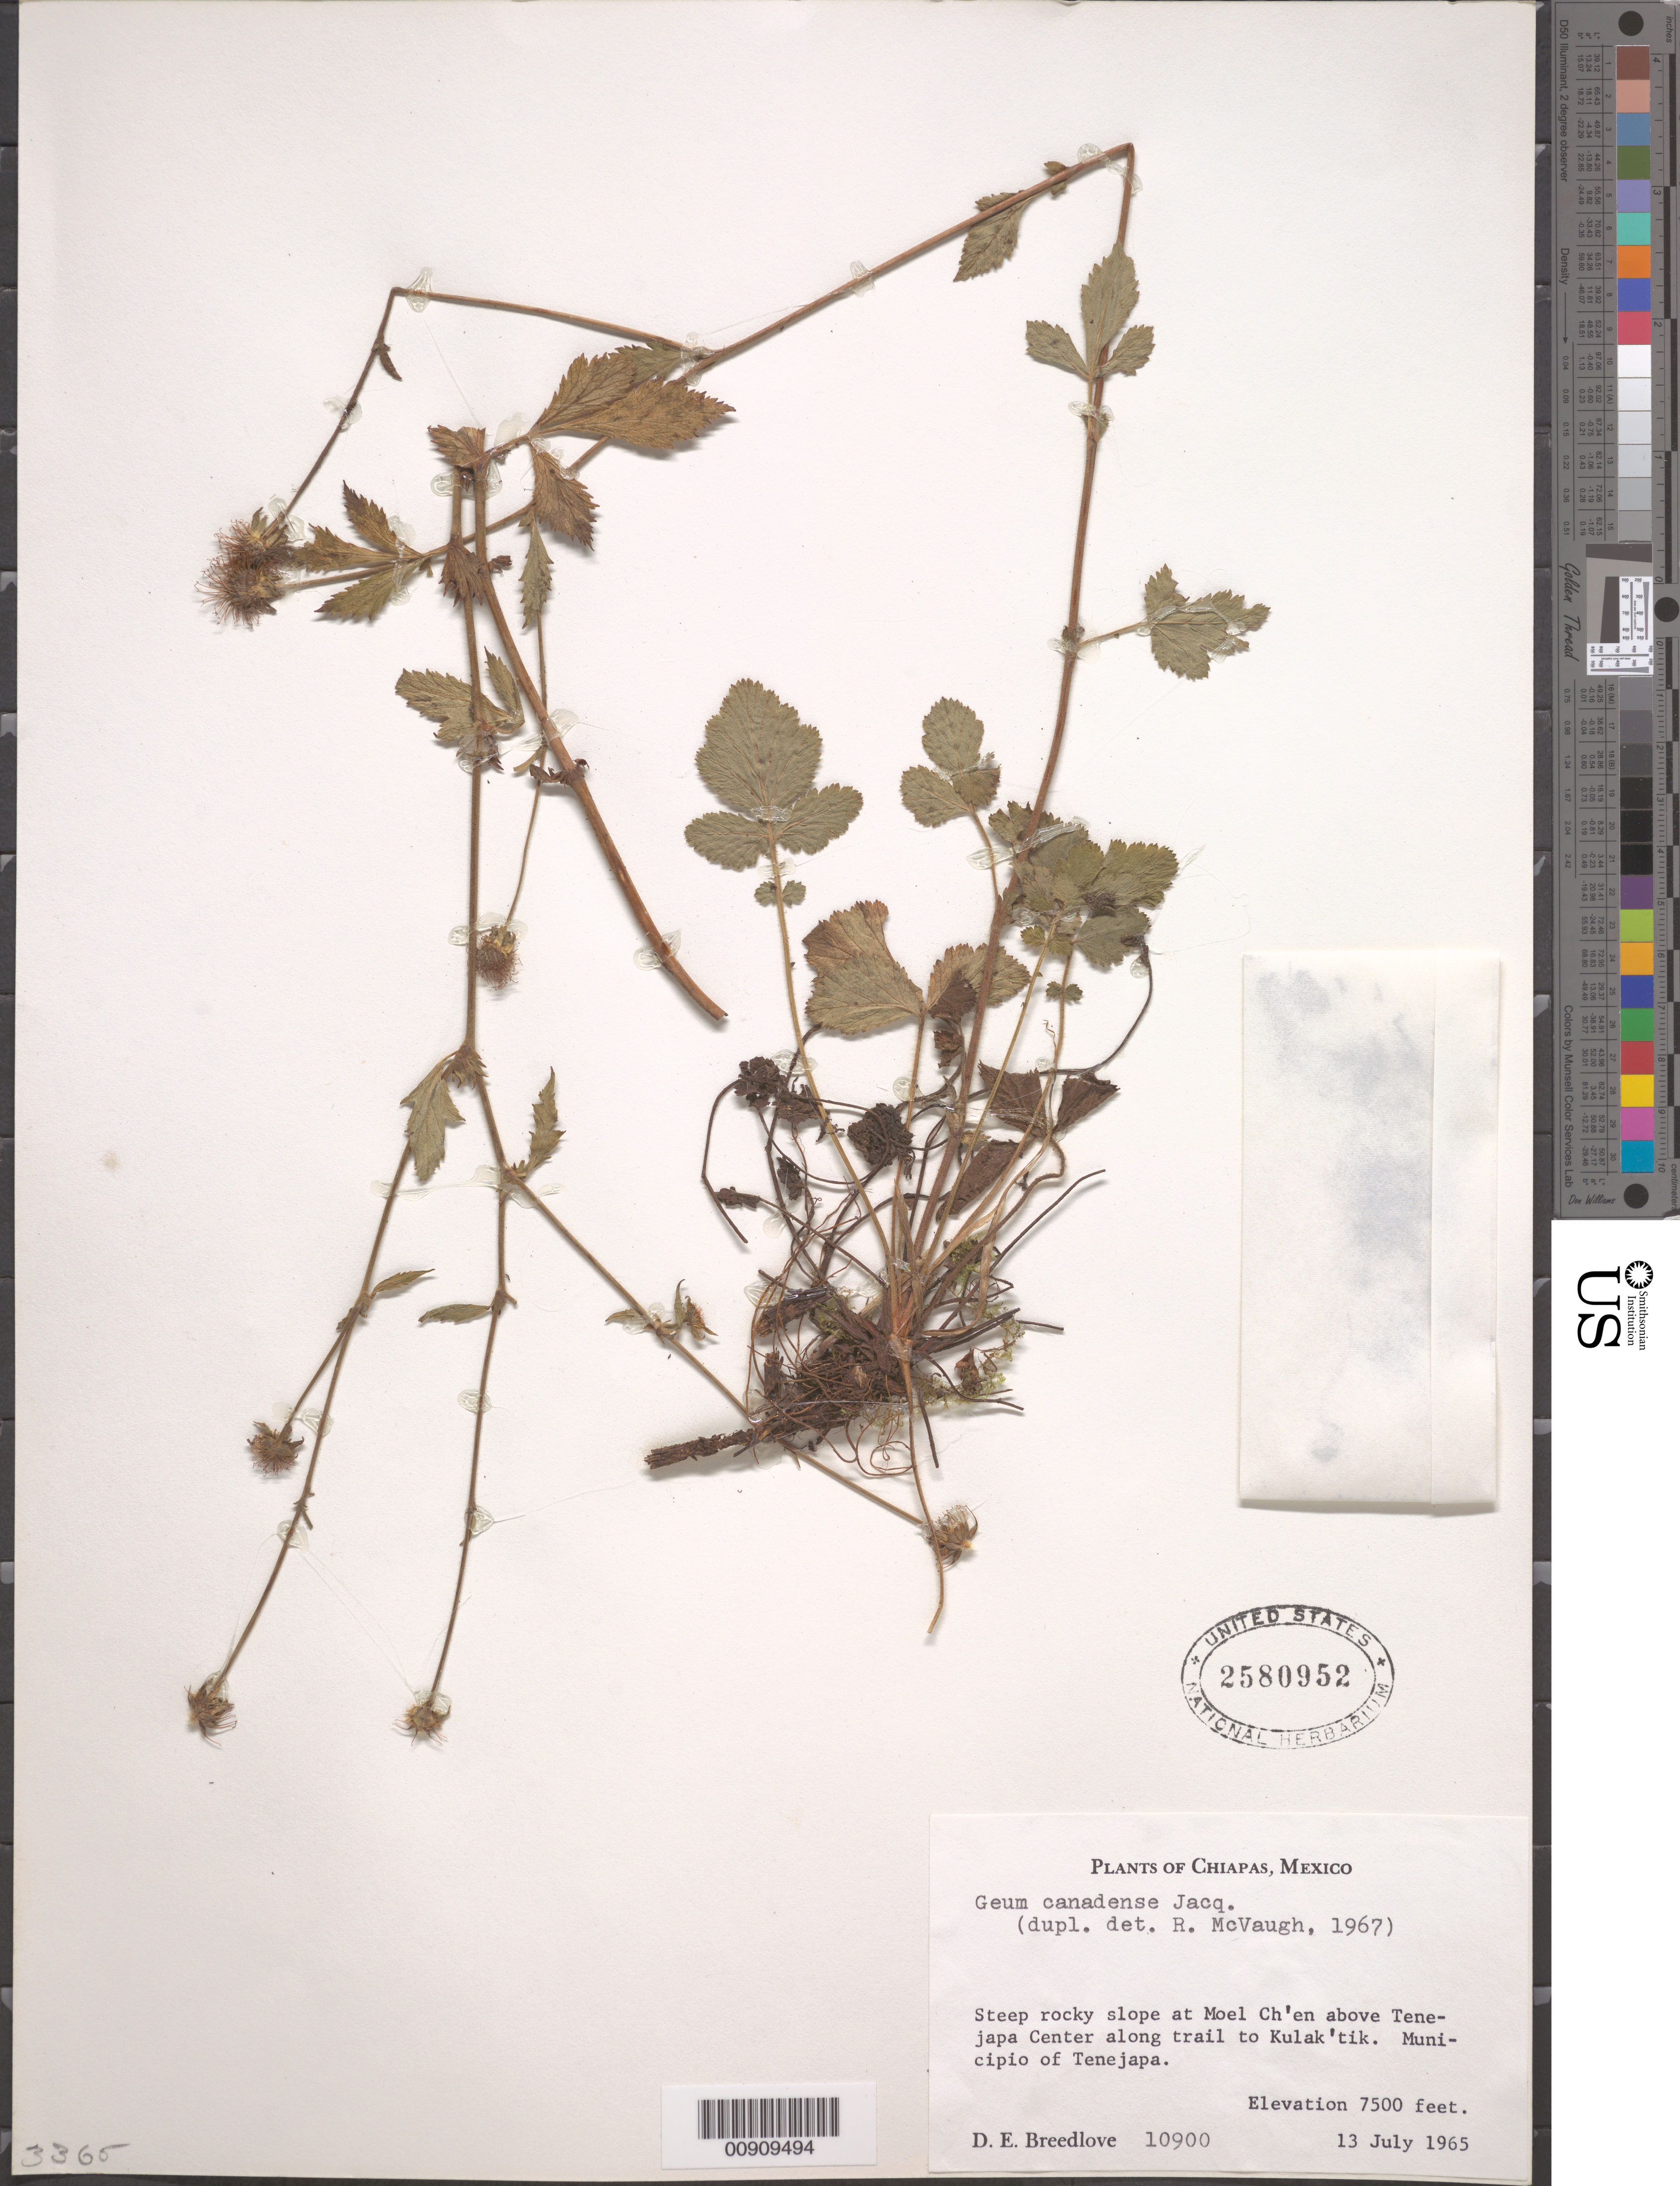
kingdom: Plantae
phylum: Tracheophyta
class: Magnoliopsida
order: Rosales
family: Rosaceae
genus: Geum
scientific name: Geum canadense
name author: Jacq.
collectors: D. E. Breedlove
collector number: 10900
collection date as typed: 13 Jul 1965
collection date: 1965-07-13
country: Mexico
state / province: Chiapas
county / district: Tenejapa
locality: At Moel Ch'en above Tenejapa center along trail to Kulak'tik. Minicipio of Tenejapa, Chiapas.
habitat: Steep rocky slope.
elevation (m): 2286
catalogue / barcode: US 2580952